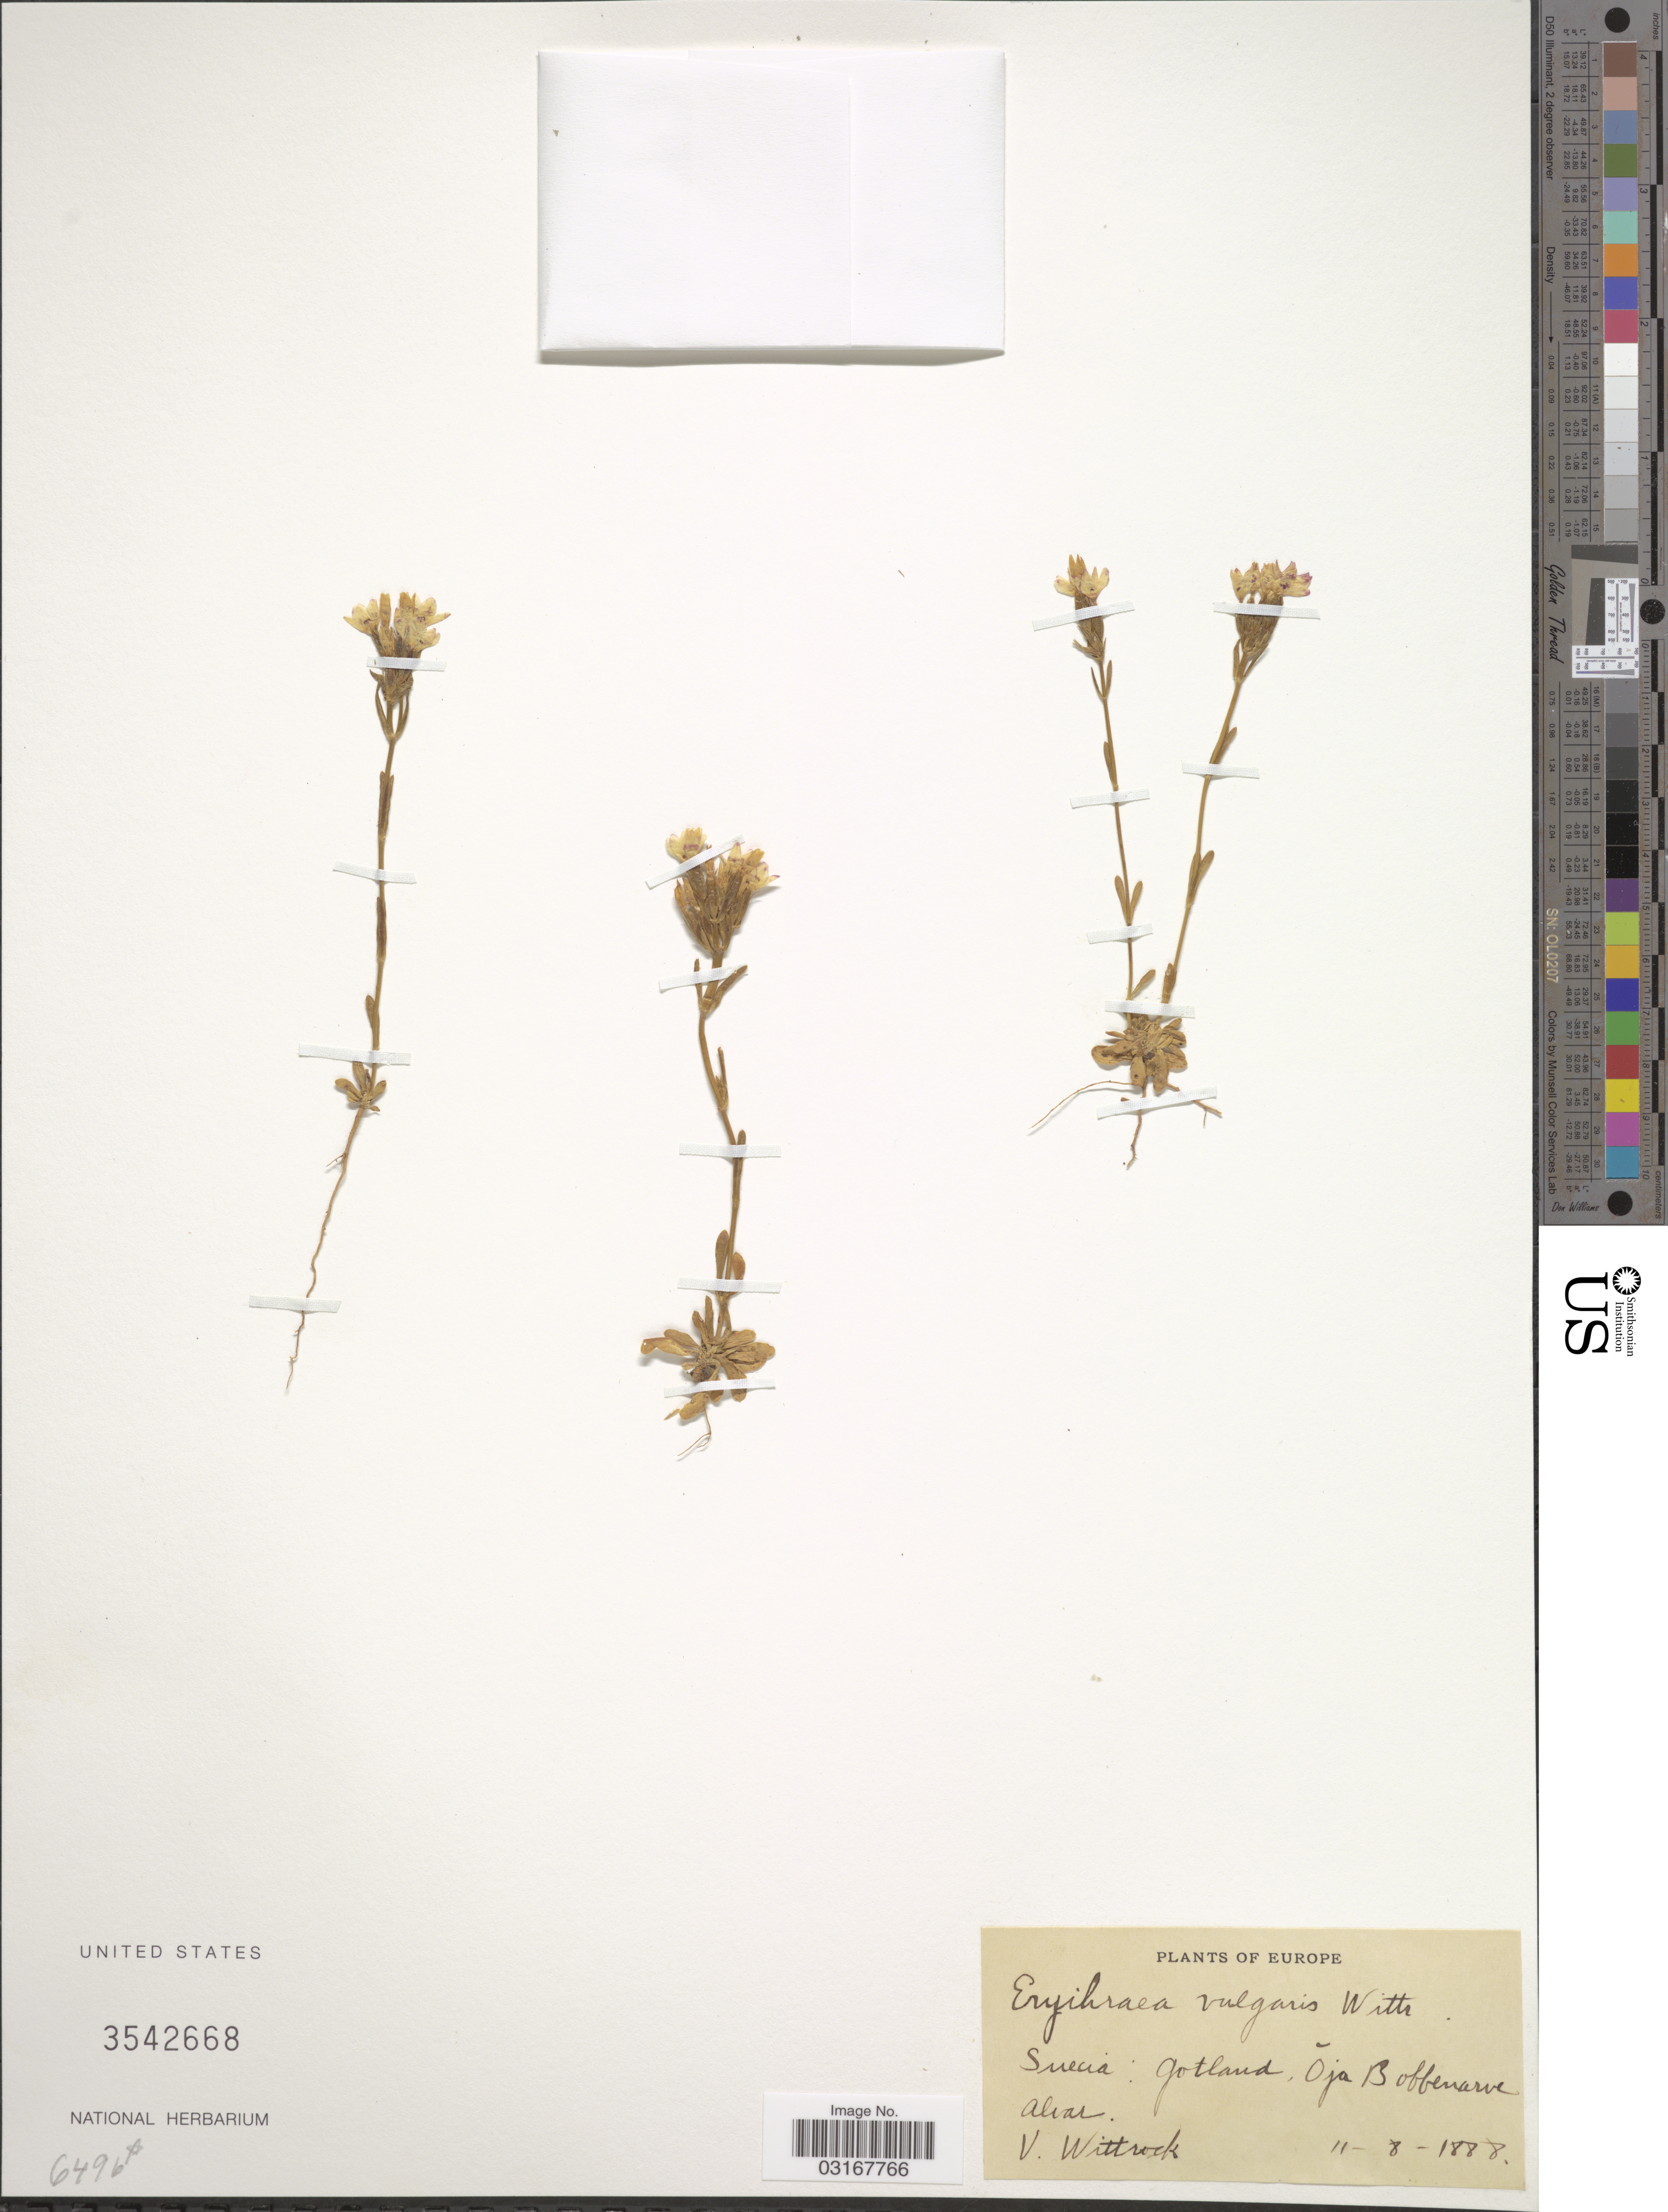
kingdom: Plantae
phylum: Tracheophyta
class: Magnoliopsida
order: Gentianales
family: Gentianaceae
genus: Centaurium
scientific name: Centaurium vulgaris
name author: Godr.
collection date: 1888-08-11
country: Sweden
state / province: Gotland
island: Gotland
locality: Suecia: Gotland, Öja B offenarve [interpreted] alvar.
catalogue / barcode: US 3542668